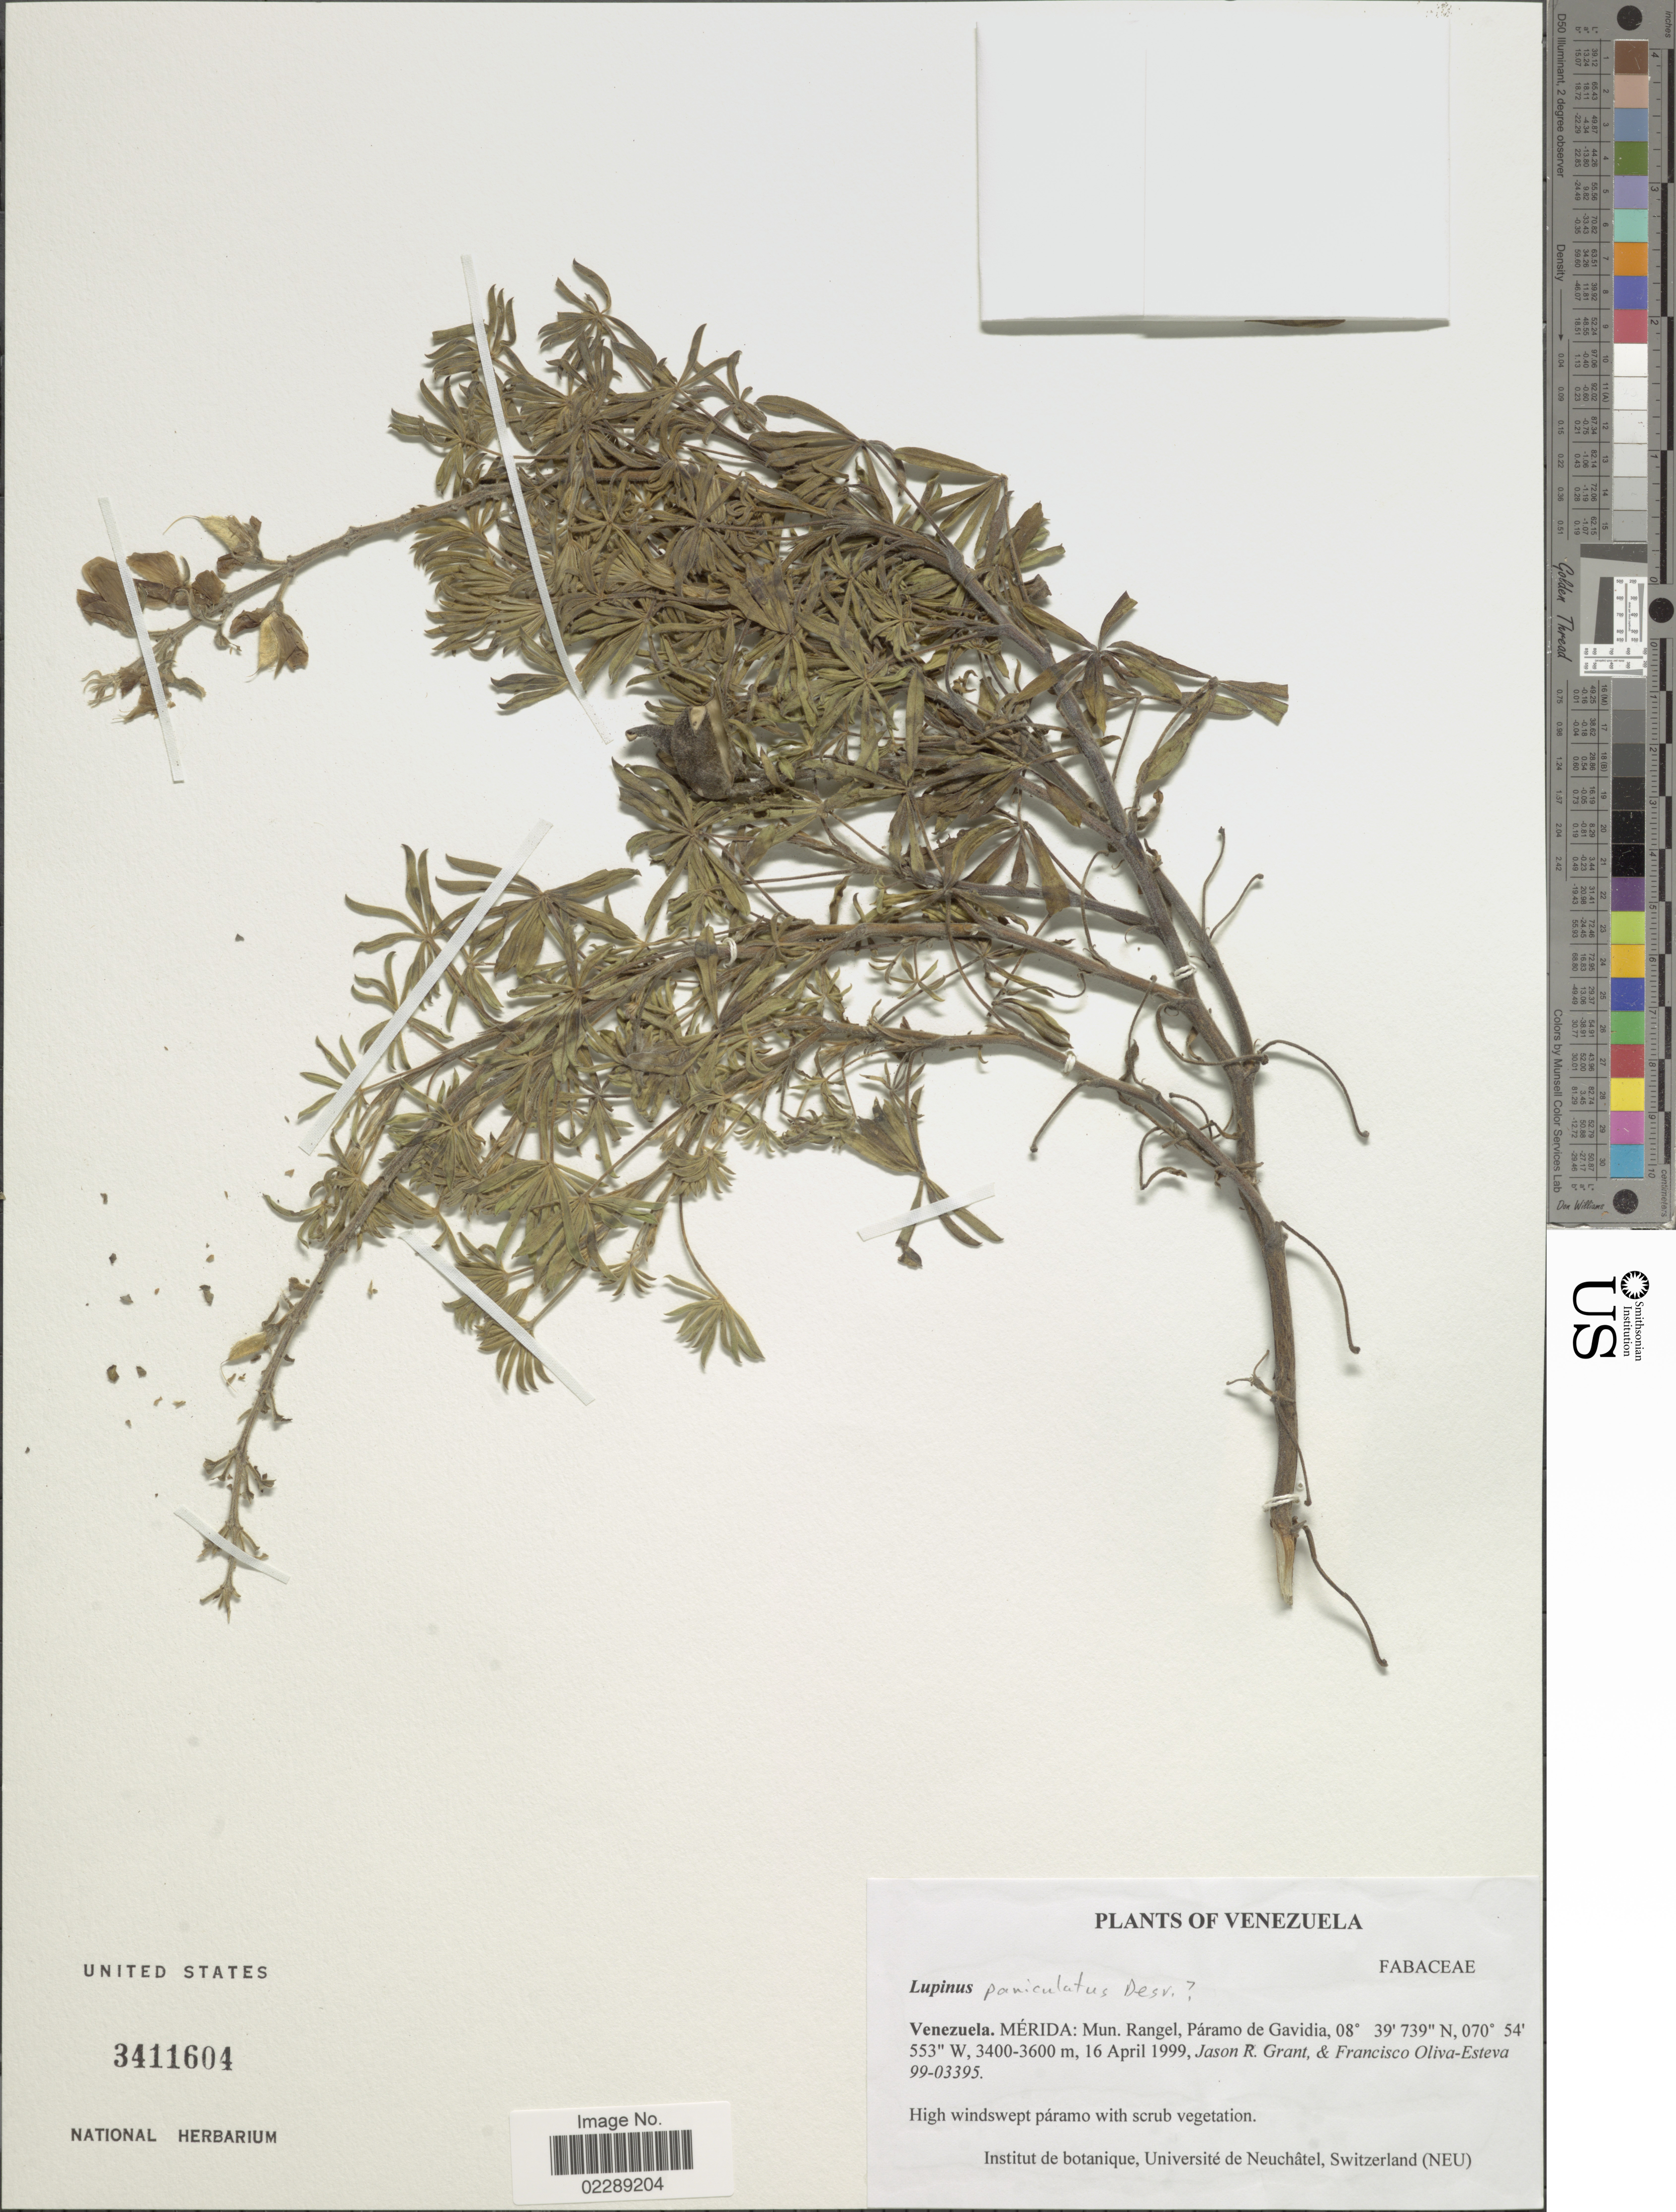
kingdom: Plantae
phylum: Tracheophyta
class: Magnoliopsida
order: Fabales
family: Fabaceae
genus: Lupinus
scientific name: Lupinus paniculatus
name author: Desr.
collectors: J. R. Grant & F. Oliva-Esteva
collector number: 99-03395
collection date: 1999-04-16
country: Venezuela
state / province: Mérida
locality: Venezuela. Mérida: Mun. Rangel, Páramo de Gavidia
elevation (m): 3400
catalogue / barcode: US 3411604